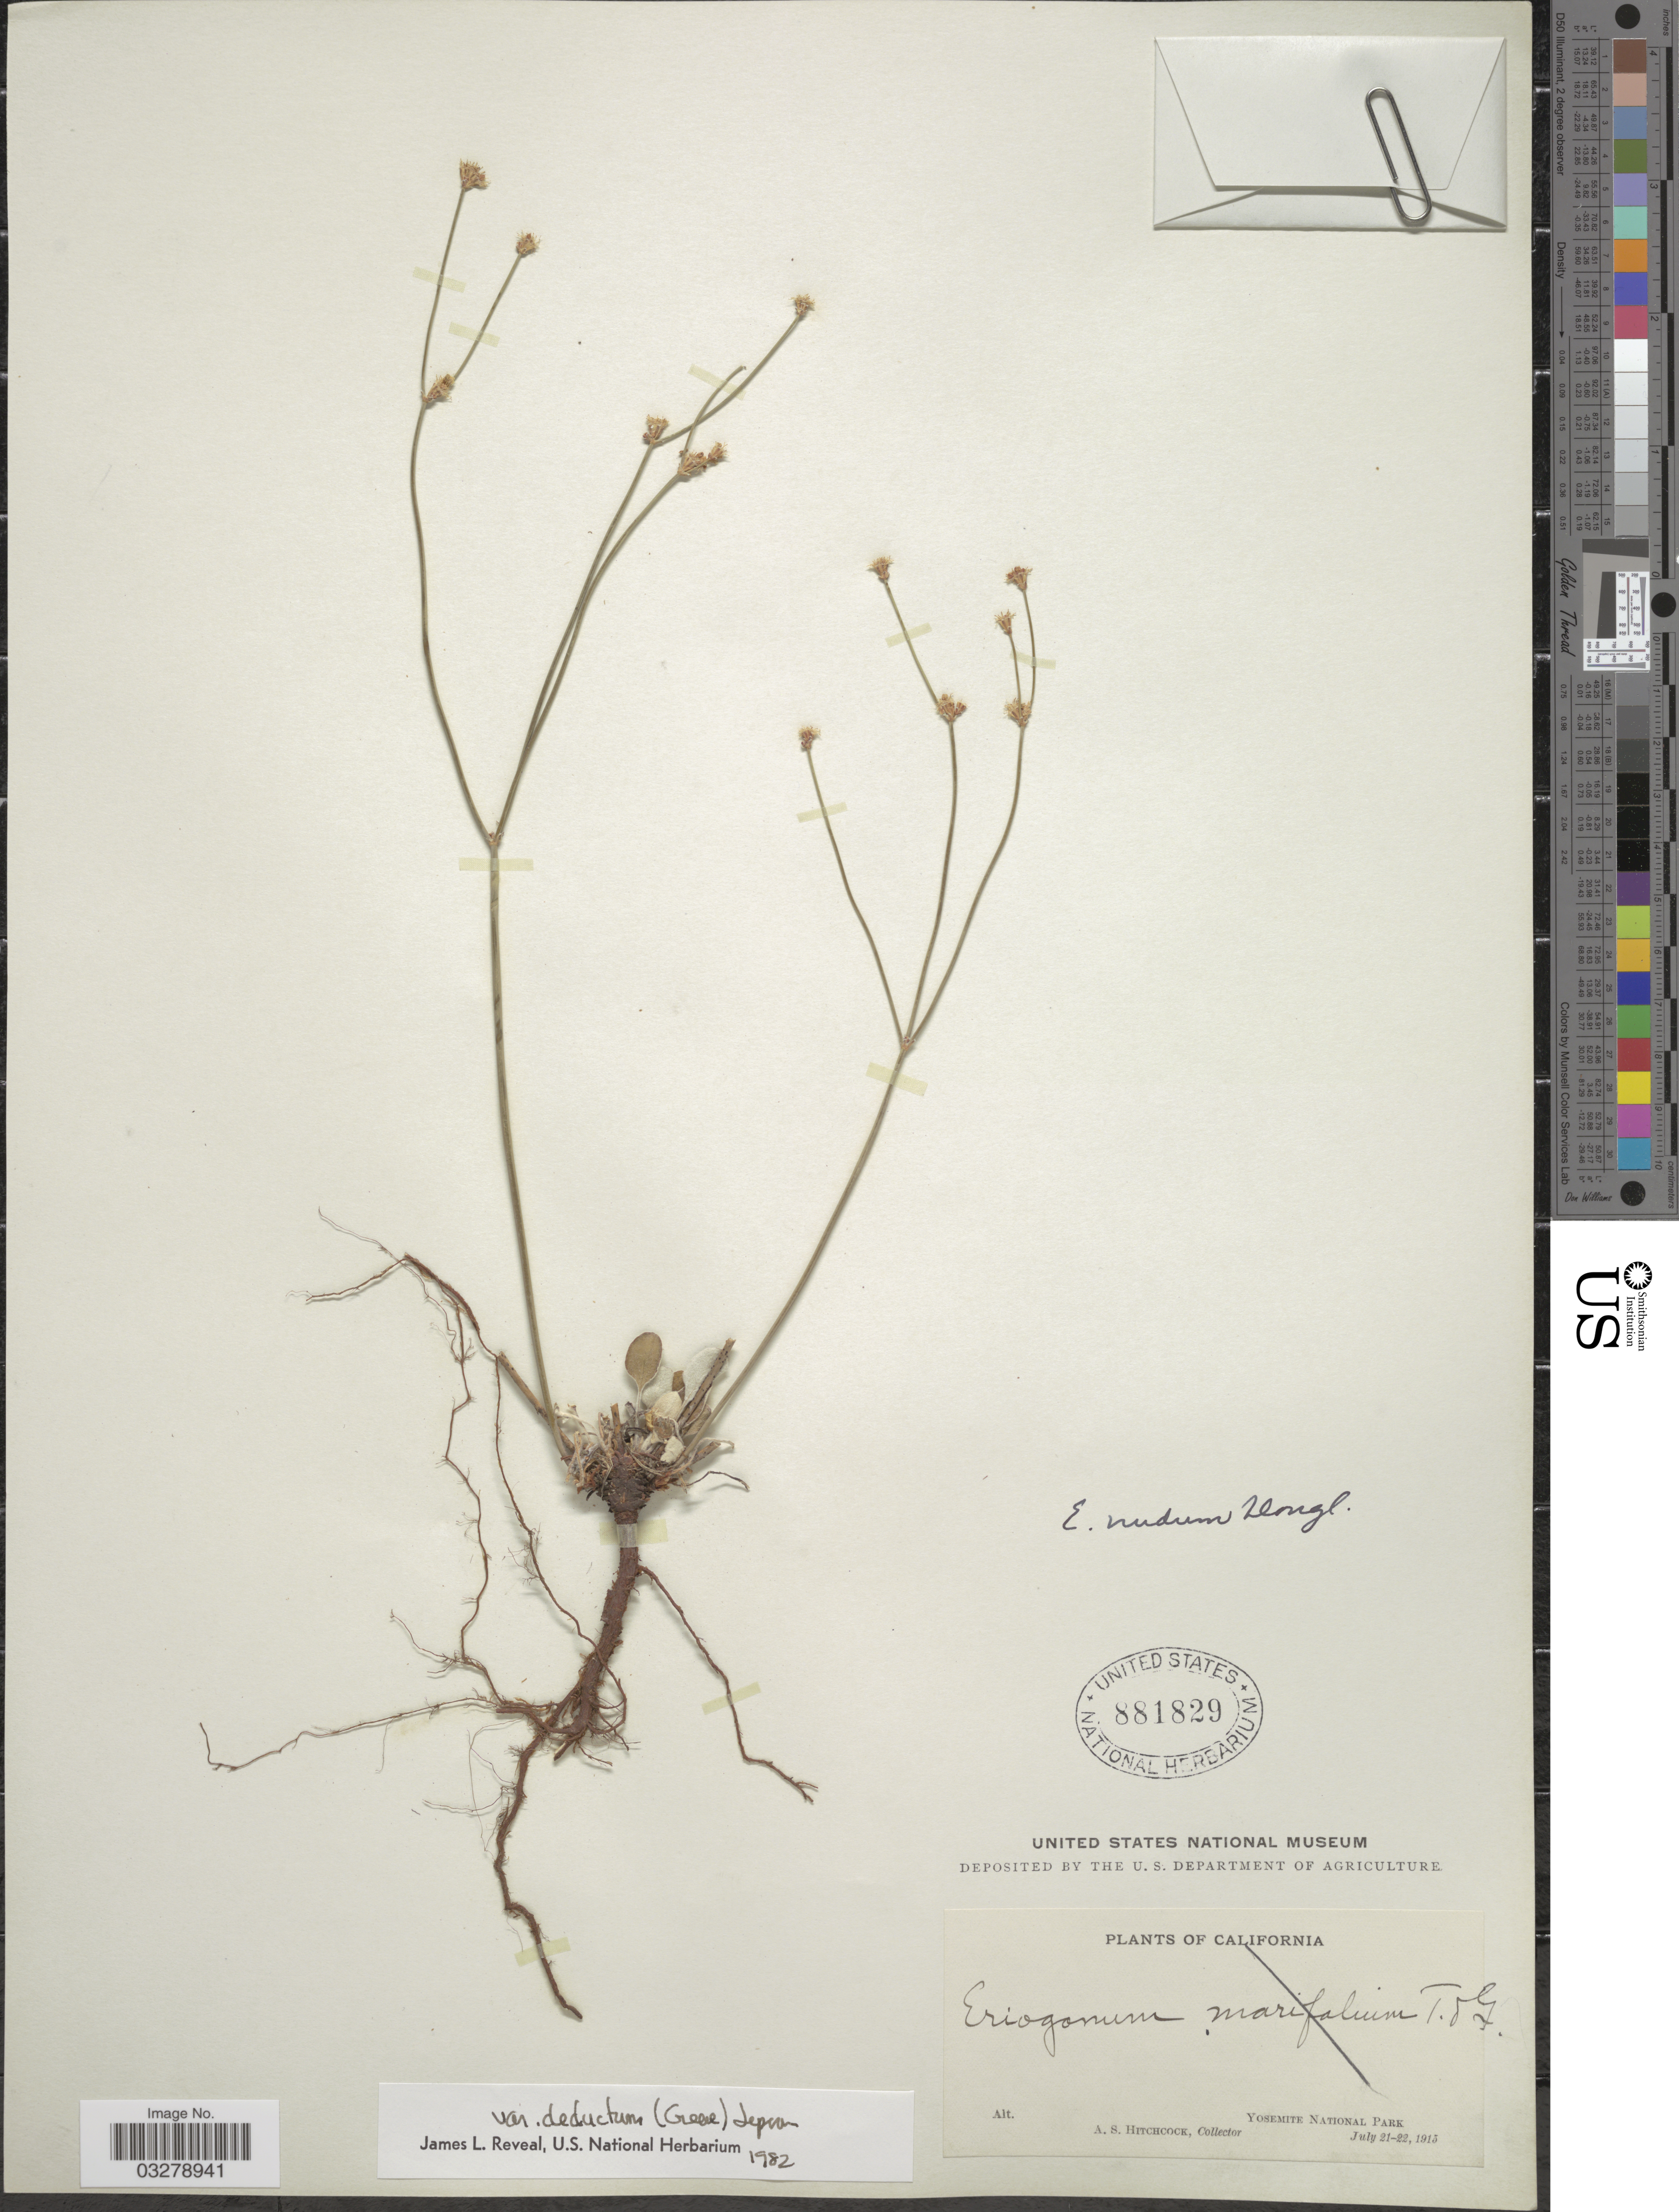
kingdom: Plantae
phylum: Tracheophyta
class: Magnoliopsida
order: Caryophyllales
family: Polygonaceae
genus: Eriogonum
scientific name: Eriogonum nudum var. deductum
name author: (Greene) Jeps.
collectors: A. S. Hitchcock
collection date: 1915-07-21/1915-07-22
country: United States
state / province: California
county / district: Mariposa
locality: Yosemite National Park.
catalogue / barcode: US 881829